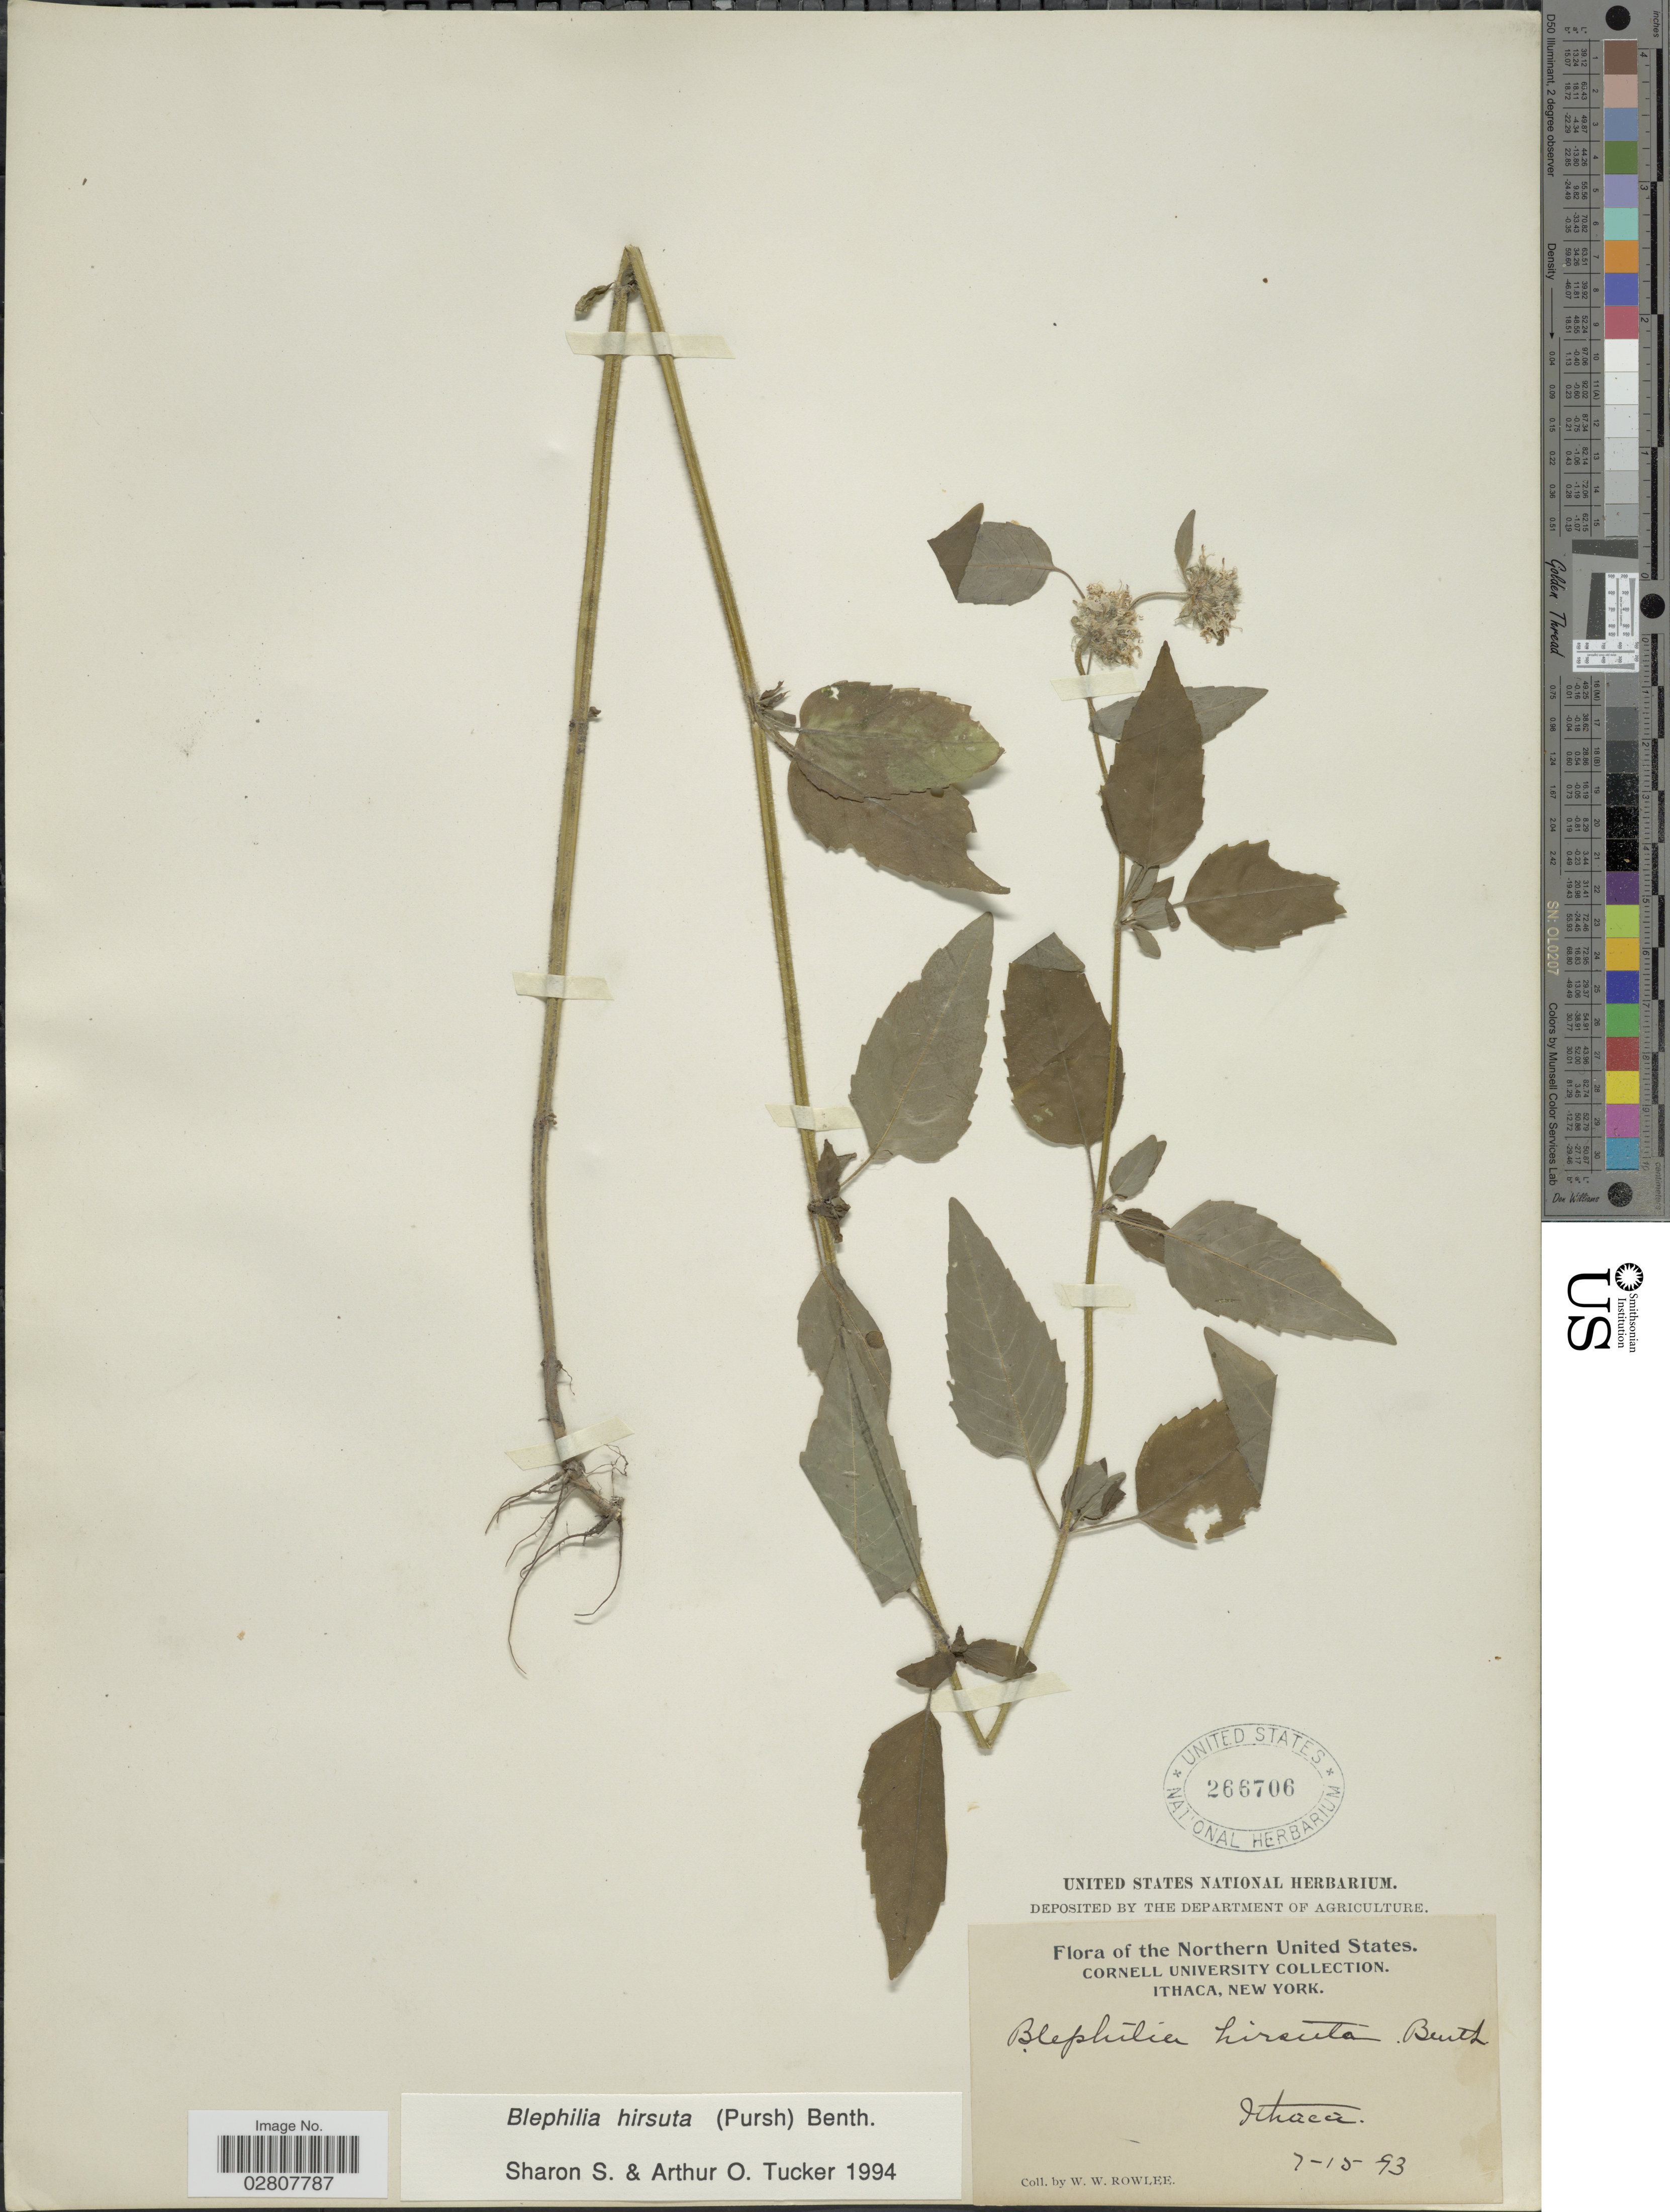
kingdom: Plantae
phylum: Tracheophyta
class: Magnoliopsida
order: Lamiales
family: Lamiaceae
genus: Blephilia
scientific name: Blephilia hirsuta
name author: (Pursh) Benth.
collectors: W. W. Rowlee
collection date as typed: Transcribed d/m/y: 15/7/93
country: United States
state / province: New York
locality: The Northern United States. Ithaca.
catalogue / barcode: US 266706